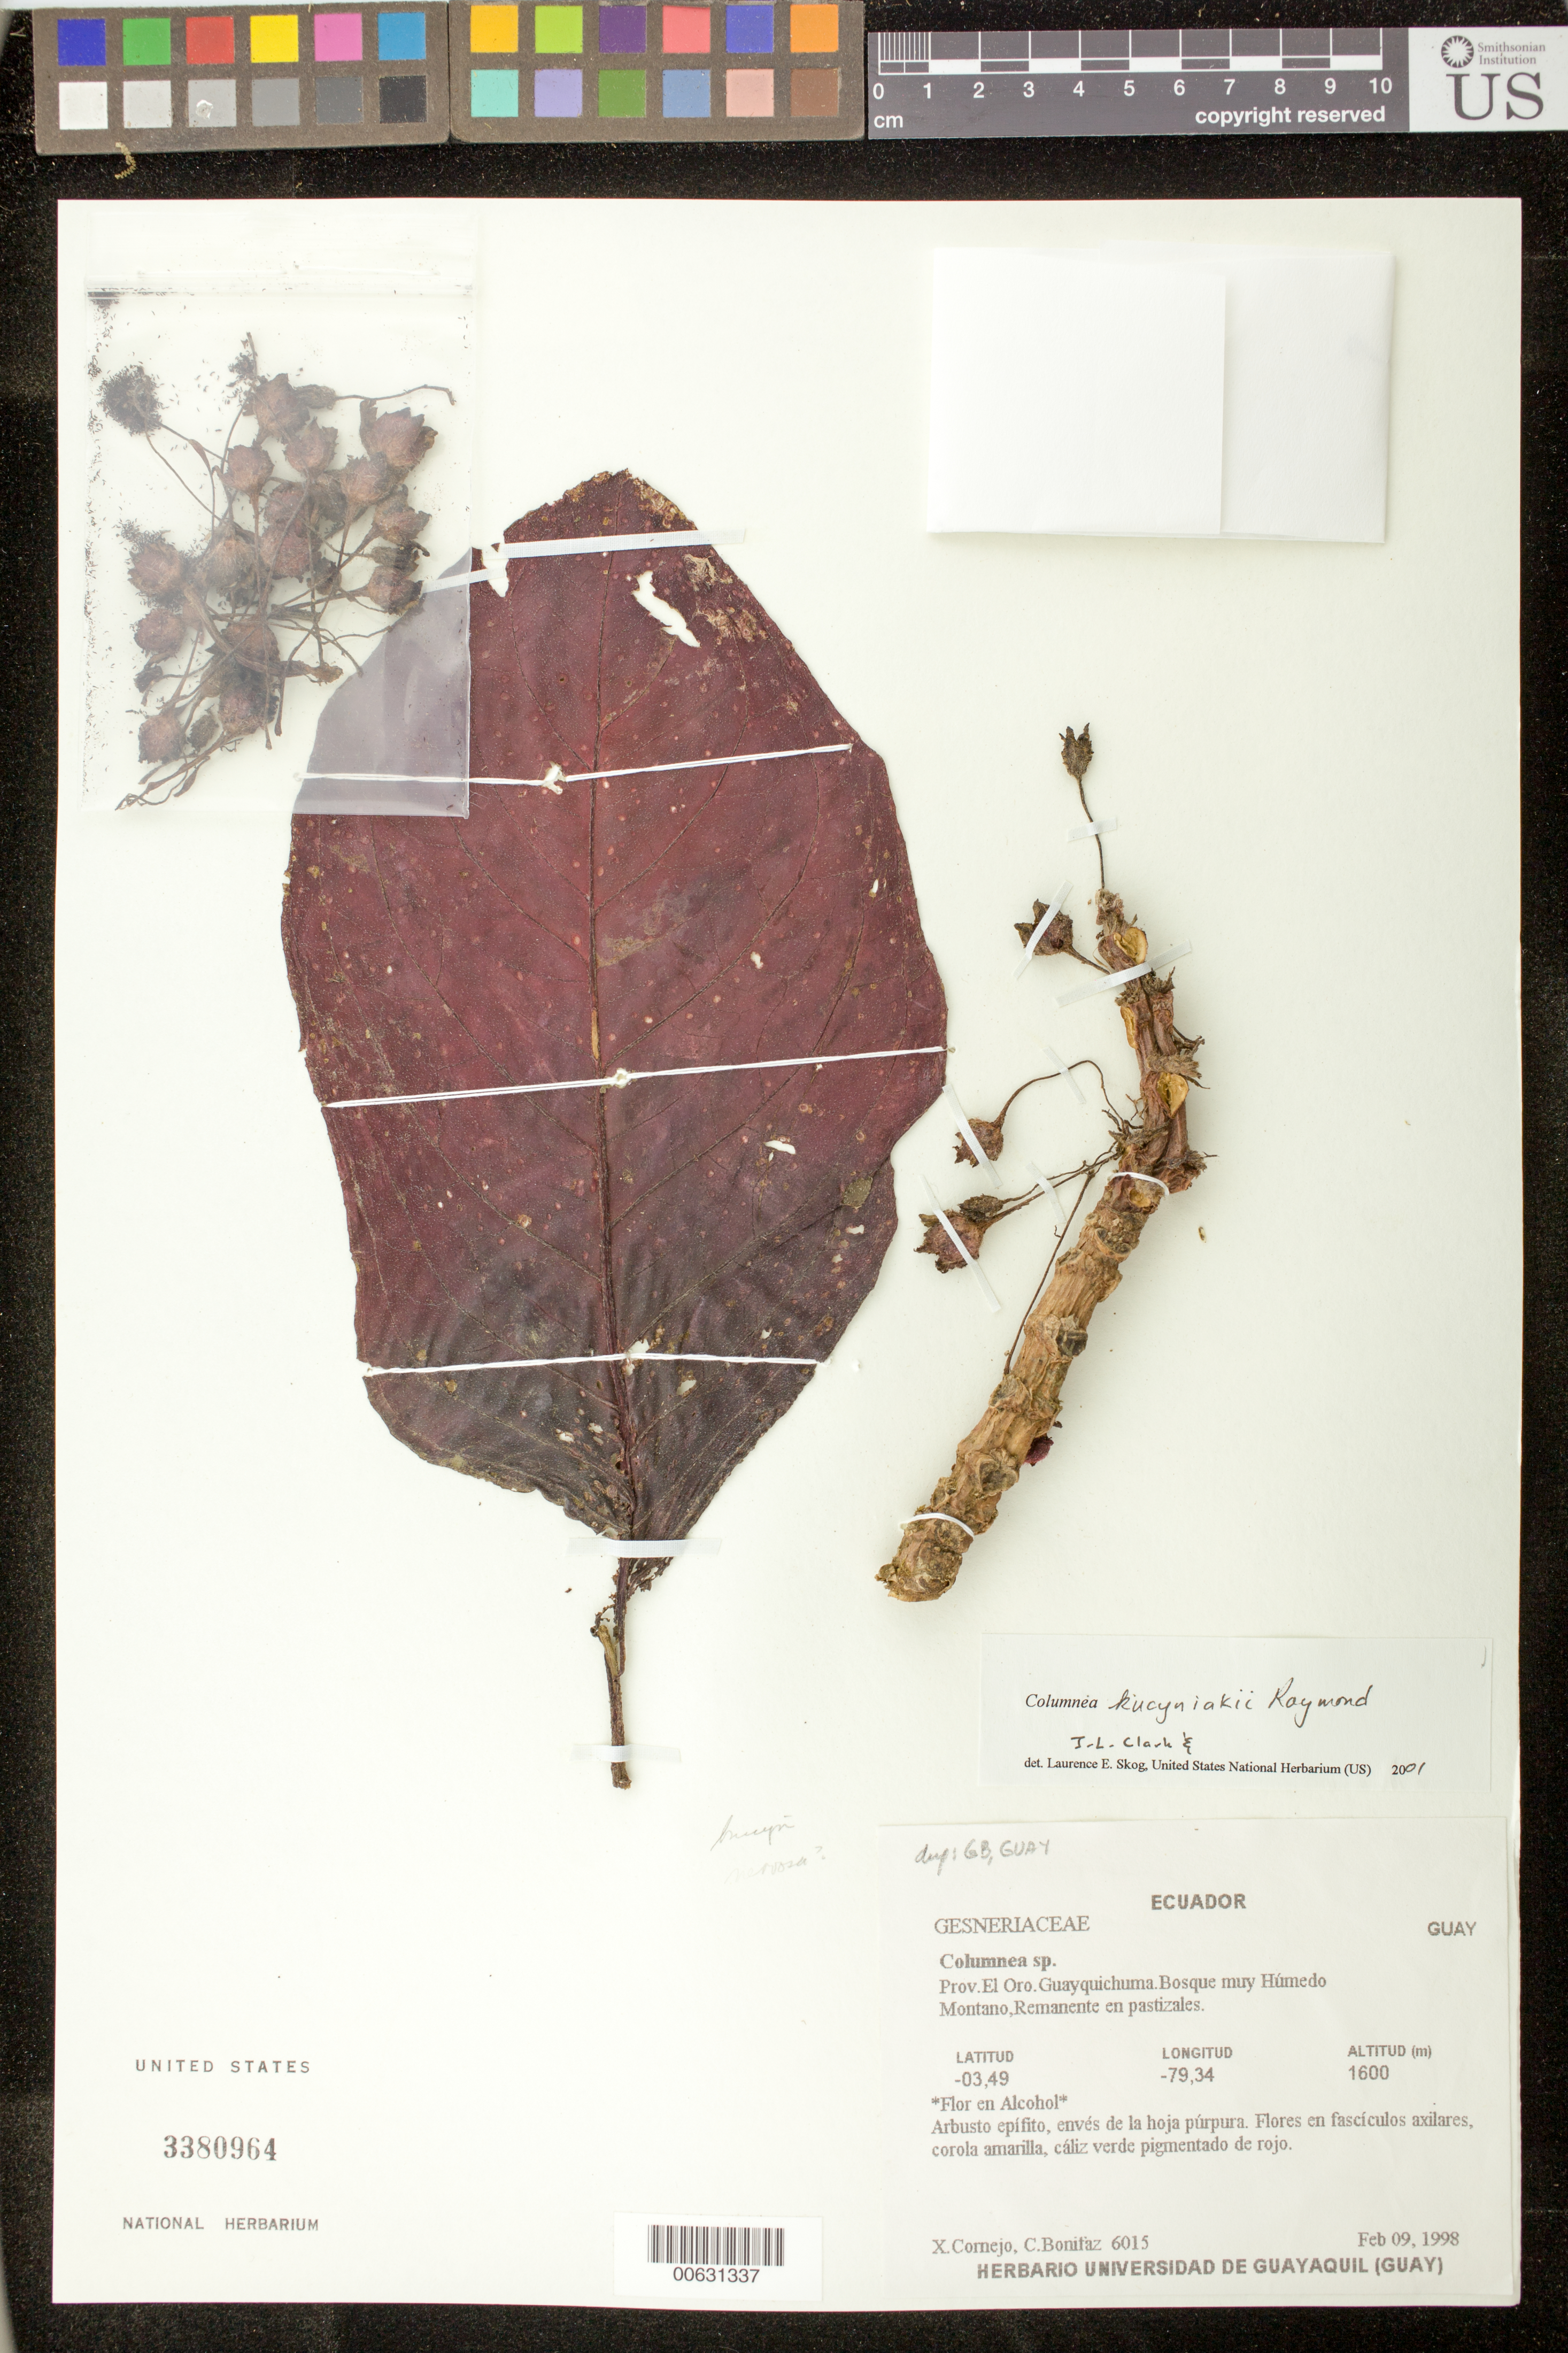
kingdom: Plantae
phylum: Tracheophyta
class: Magnoliopsida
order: Lamiales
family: Gesneriaceae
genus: Columnea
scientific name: Columnea kucyniakii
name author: Raymond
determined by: Clark, J. L.; Skog, Laurence E.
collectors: X. F. Cornejo & C. Bonifaz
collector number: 6015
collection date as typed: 09 Feb 1998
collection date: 1998-02-09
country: Ecuador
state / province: El Oro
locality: Guayquichuma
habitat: Bosque muy húmedo montano, remanente en pastizales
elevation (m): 1600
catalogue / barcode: US 3380964